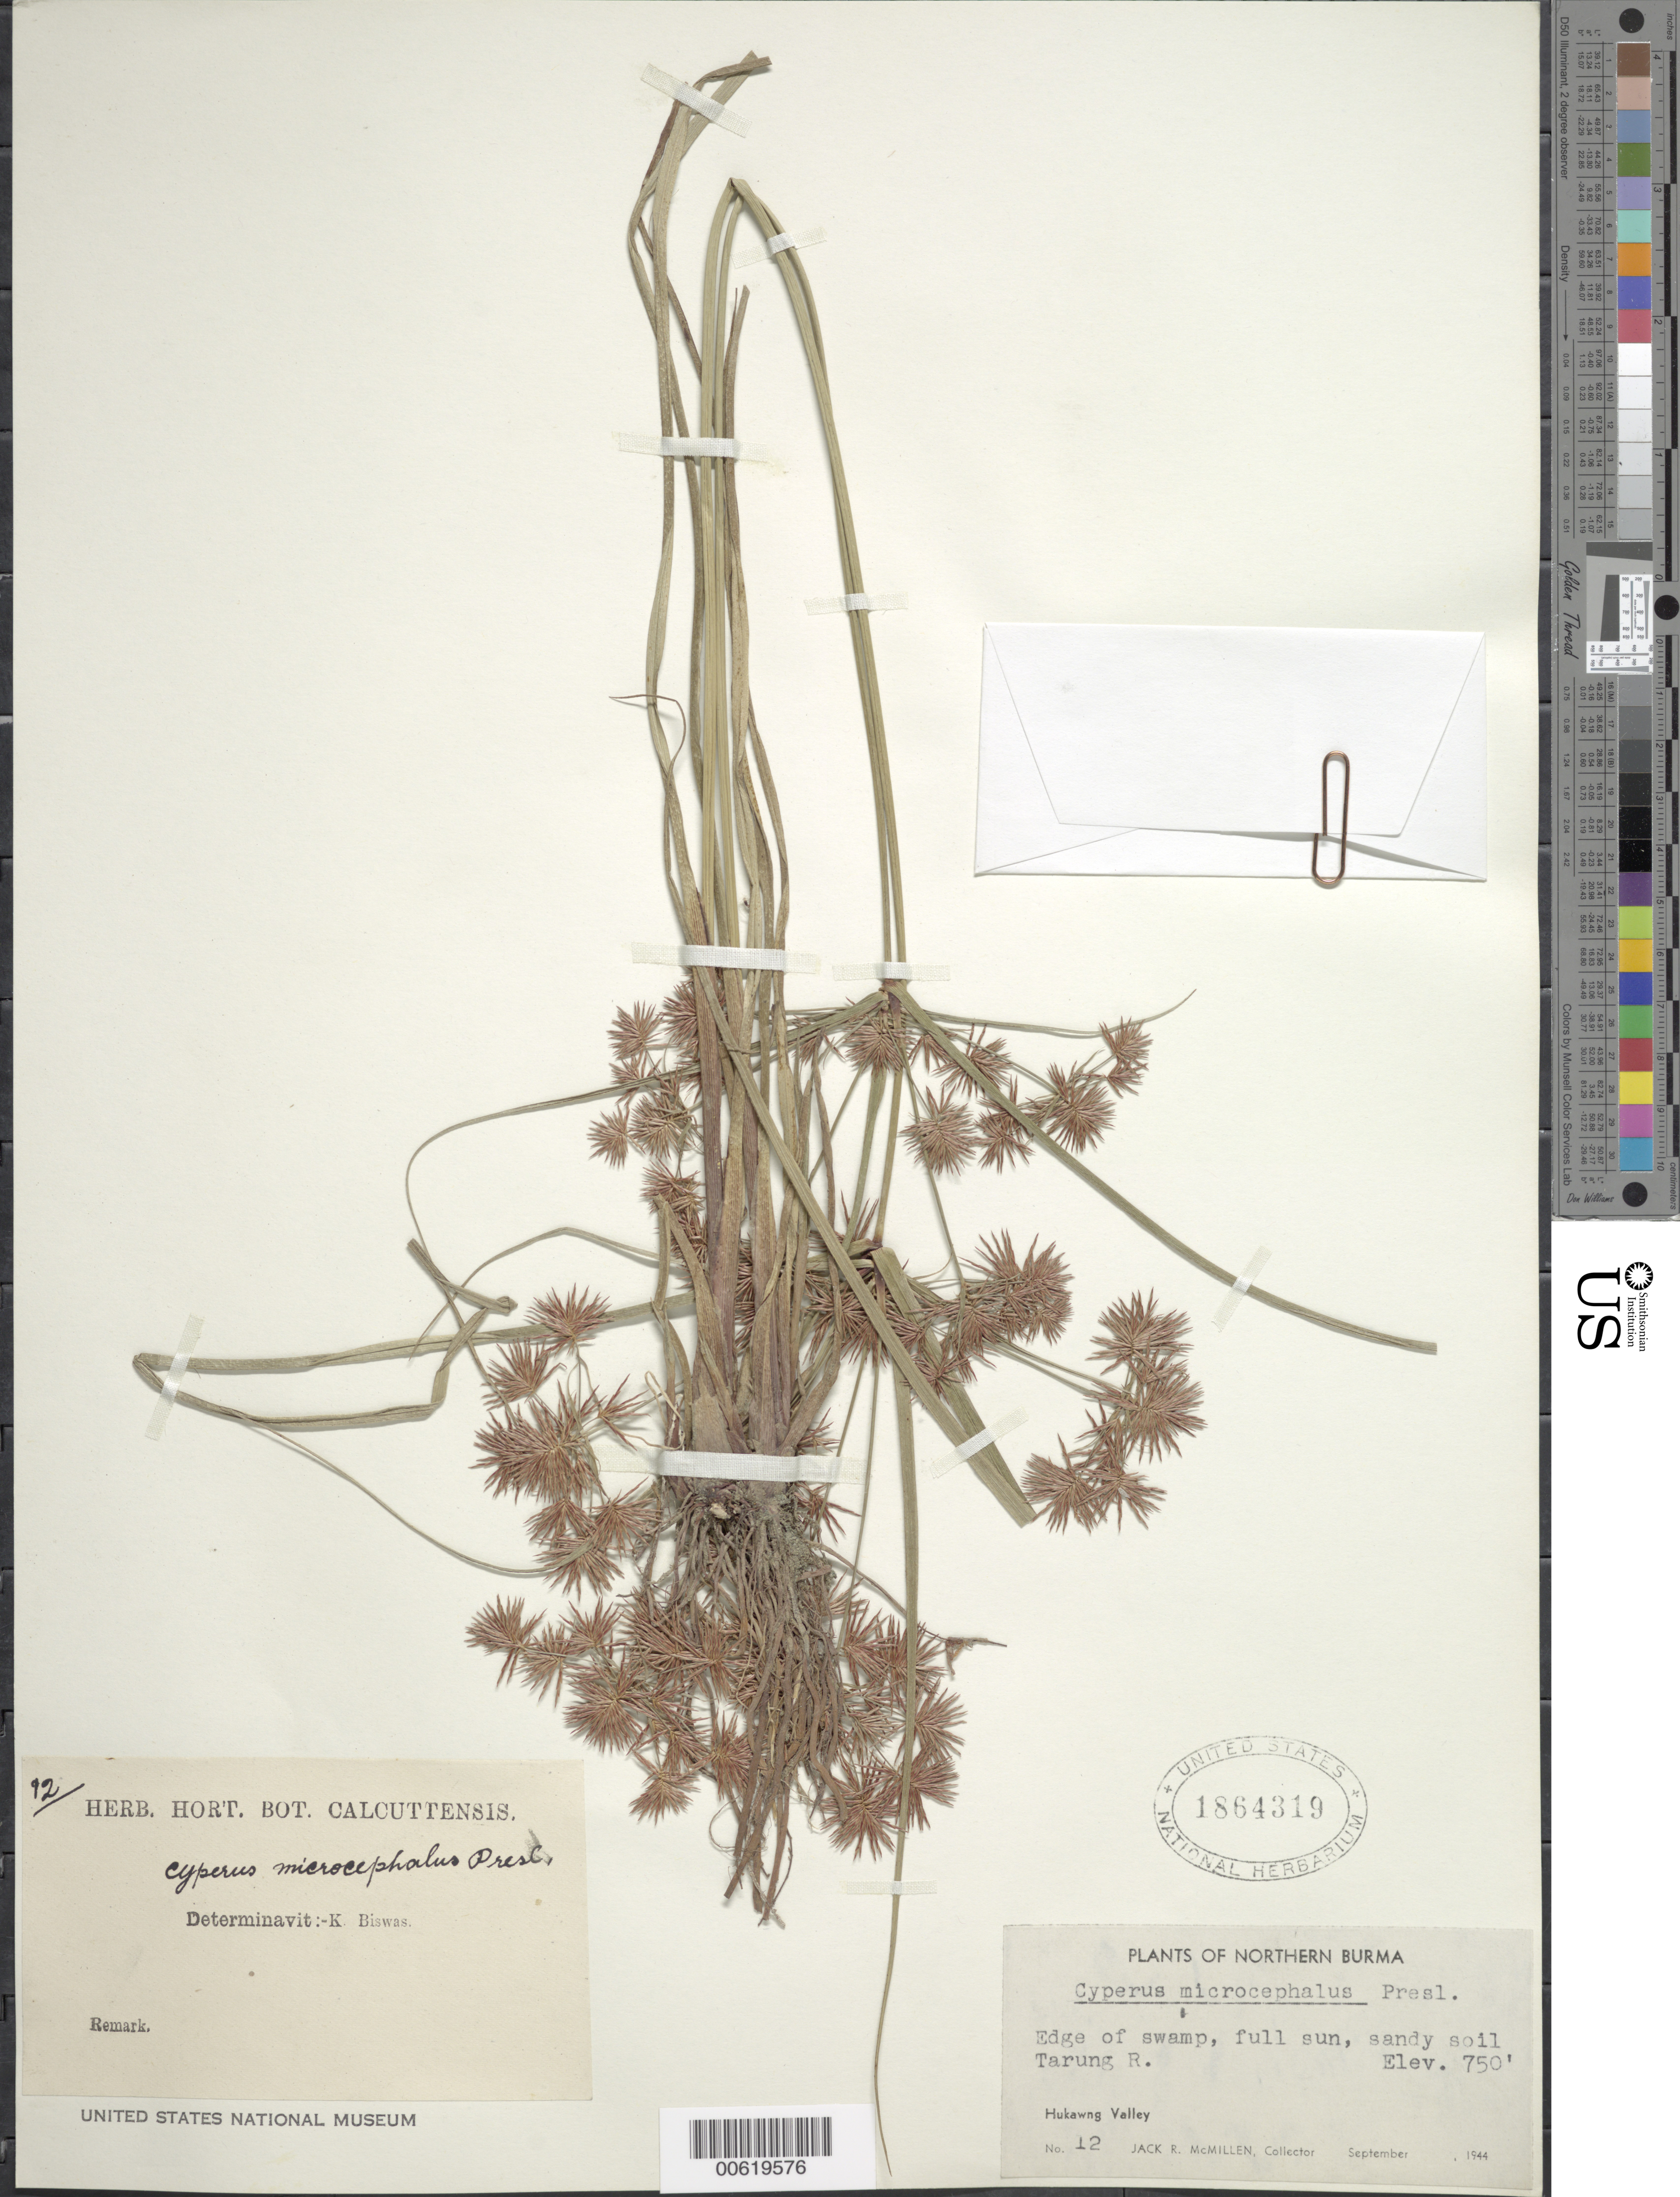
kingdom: Plantae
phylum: Tracheophyta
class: Liliopsida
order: Poales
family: Cyperaceae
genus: Cyperus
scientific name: Cyperus microcephalus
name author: R. Br.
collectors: J. McMillen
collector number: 12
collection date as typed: Sep 1944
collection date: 1944-09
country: Myanmar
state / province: Kachin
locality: Hukawng valley, Tarung river.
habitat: Edge of swamp, full sun, sandy soil.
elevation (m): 229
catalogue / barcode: US 1864319